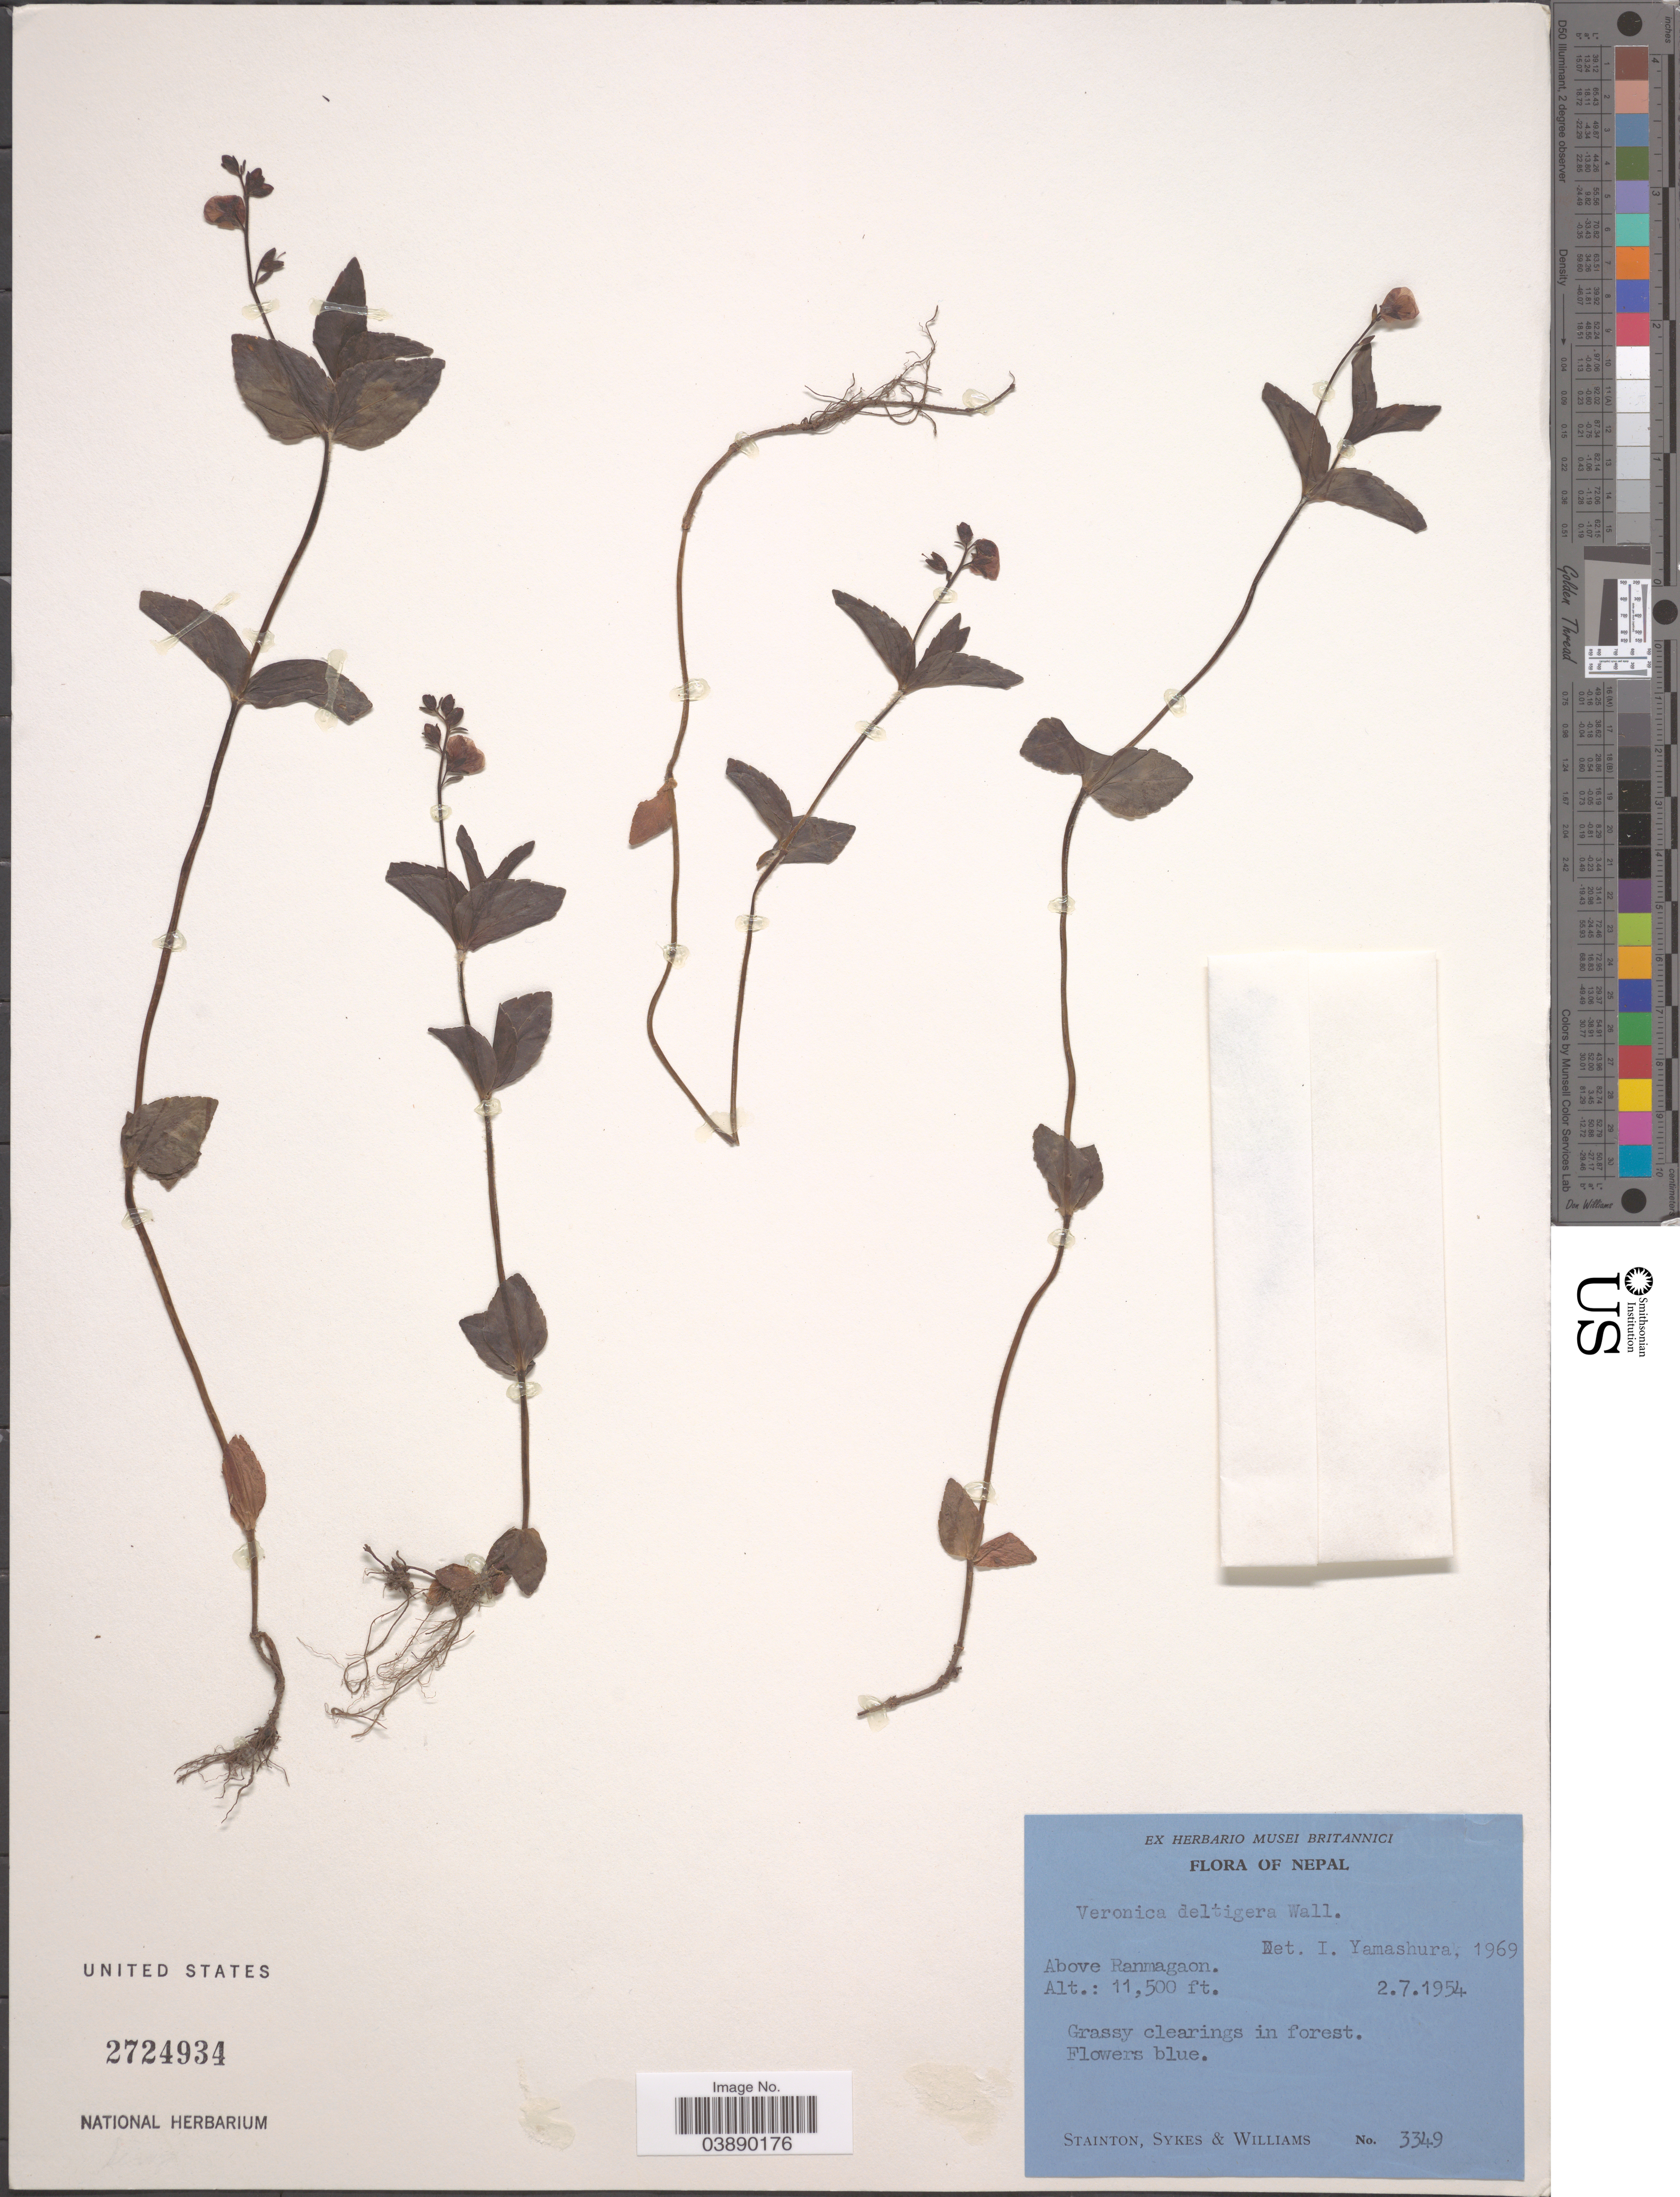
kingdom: Plantae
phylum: Tracheophyta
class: Magnoliopsida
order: Lamiales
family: Plantaginaceae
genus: Veronica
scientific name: Veronica deltigera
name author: Wall. ex Benth.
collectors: -. Stainton, Sykes, -- & -- Williams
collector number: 3349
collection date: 1954-07-02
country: Nepal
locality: Above Ranmagaon.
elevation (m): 3505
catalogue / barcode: US 2724934